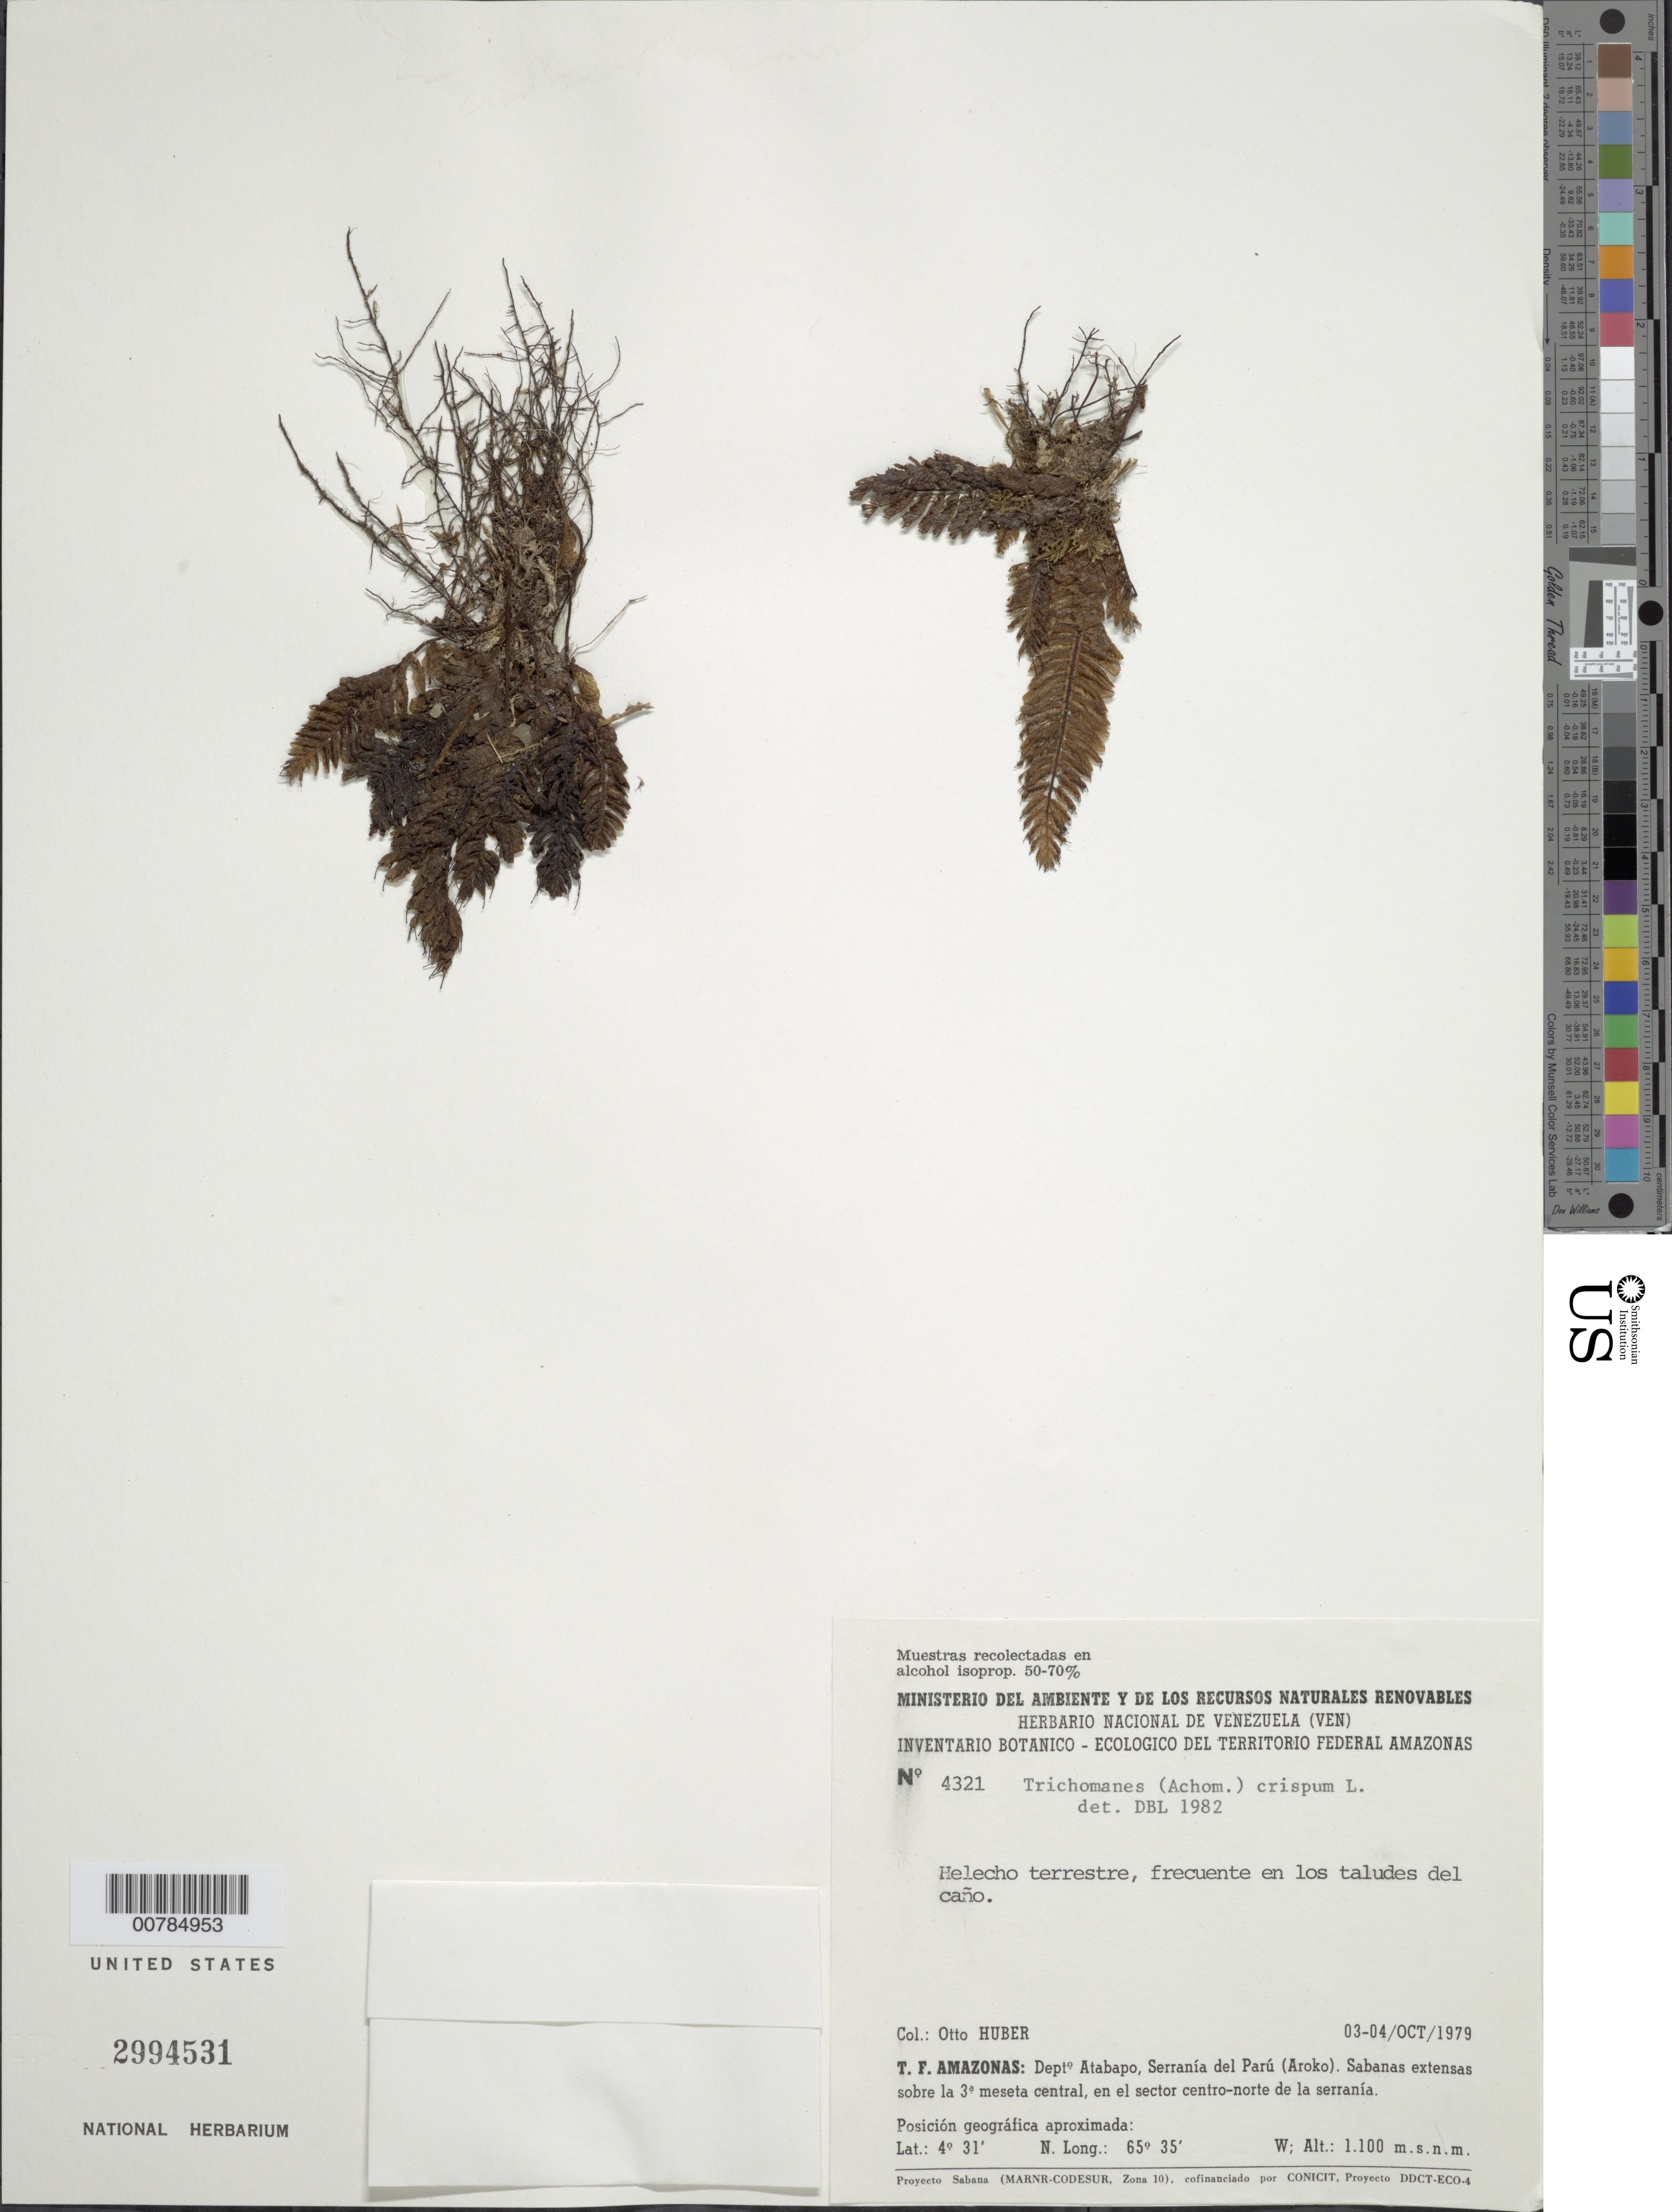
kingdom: Plantae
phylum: Tracheophyta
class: Polypodiopsida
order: Hymenophyllales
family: Hymenophyllaceae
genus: Trichomanes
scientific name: Trichomanes cristatum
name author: Kaulf.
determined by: Lellinger, David B., (BOT), Smithsonian Institution - National Museum of Natural History (UNITED STATES)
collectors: O. Huber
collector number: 4321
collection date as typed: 3-Oct-79 to 4-Oct-79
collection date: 1979-10-03/1979-10-04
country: Venezuela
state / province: Amazonas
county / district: Atabapo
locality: Serranía del Parú (Aroko)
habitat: Taludes del caño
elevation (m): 1100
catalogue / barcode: US 2994531